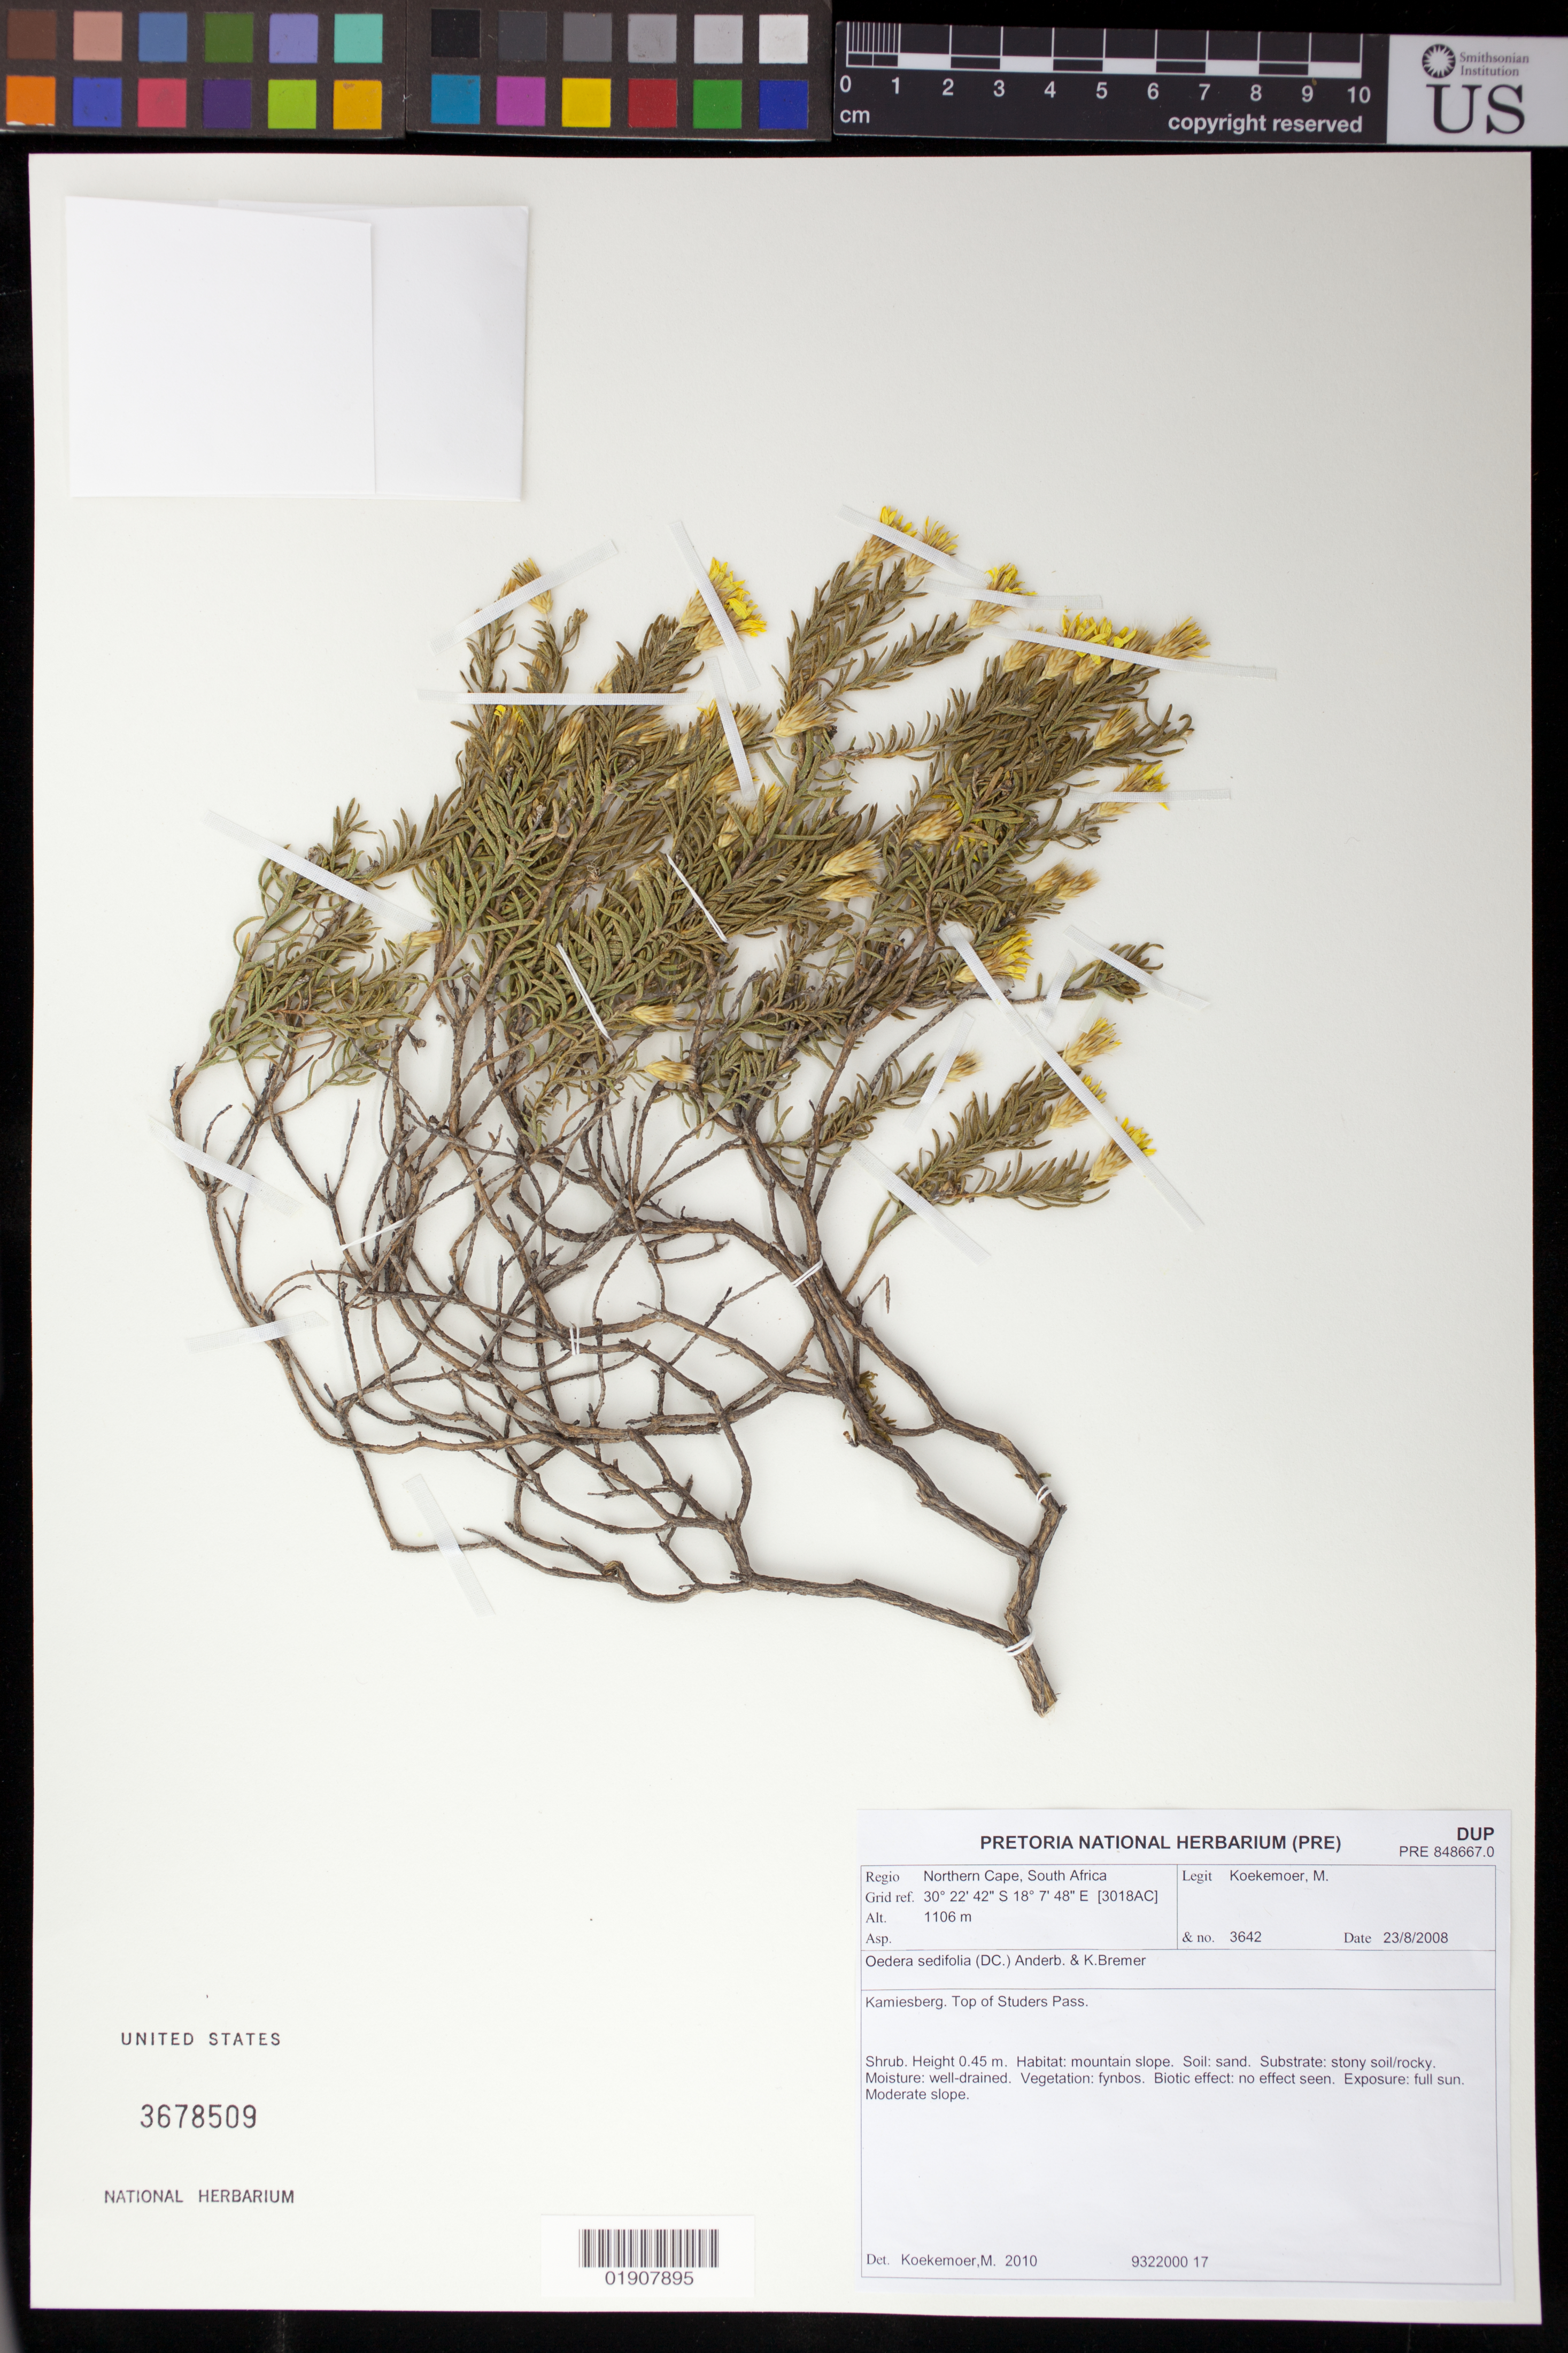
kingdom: Plantae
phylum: Tracheophyta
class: Magnoliopsida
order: Asterales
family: Asteraceae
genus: Oedera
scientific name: Oedera sedifolia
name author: (DC.) Anderb. & K. Bremer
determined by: Koekemoer, M.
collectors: M. Koekemoer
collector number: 3642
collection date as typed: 23 August 2008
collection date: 2008-08-23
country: South Africa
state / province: Northern Cape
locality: Kamiesberg. Top of Studers Pass.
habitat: Mountain slope.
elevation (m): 1106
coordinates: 30 22 42 S, 18 07 48 E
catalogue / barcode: US 3678509